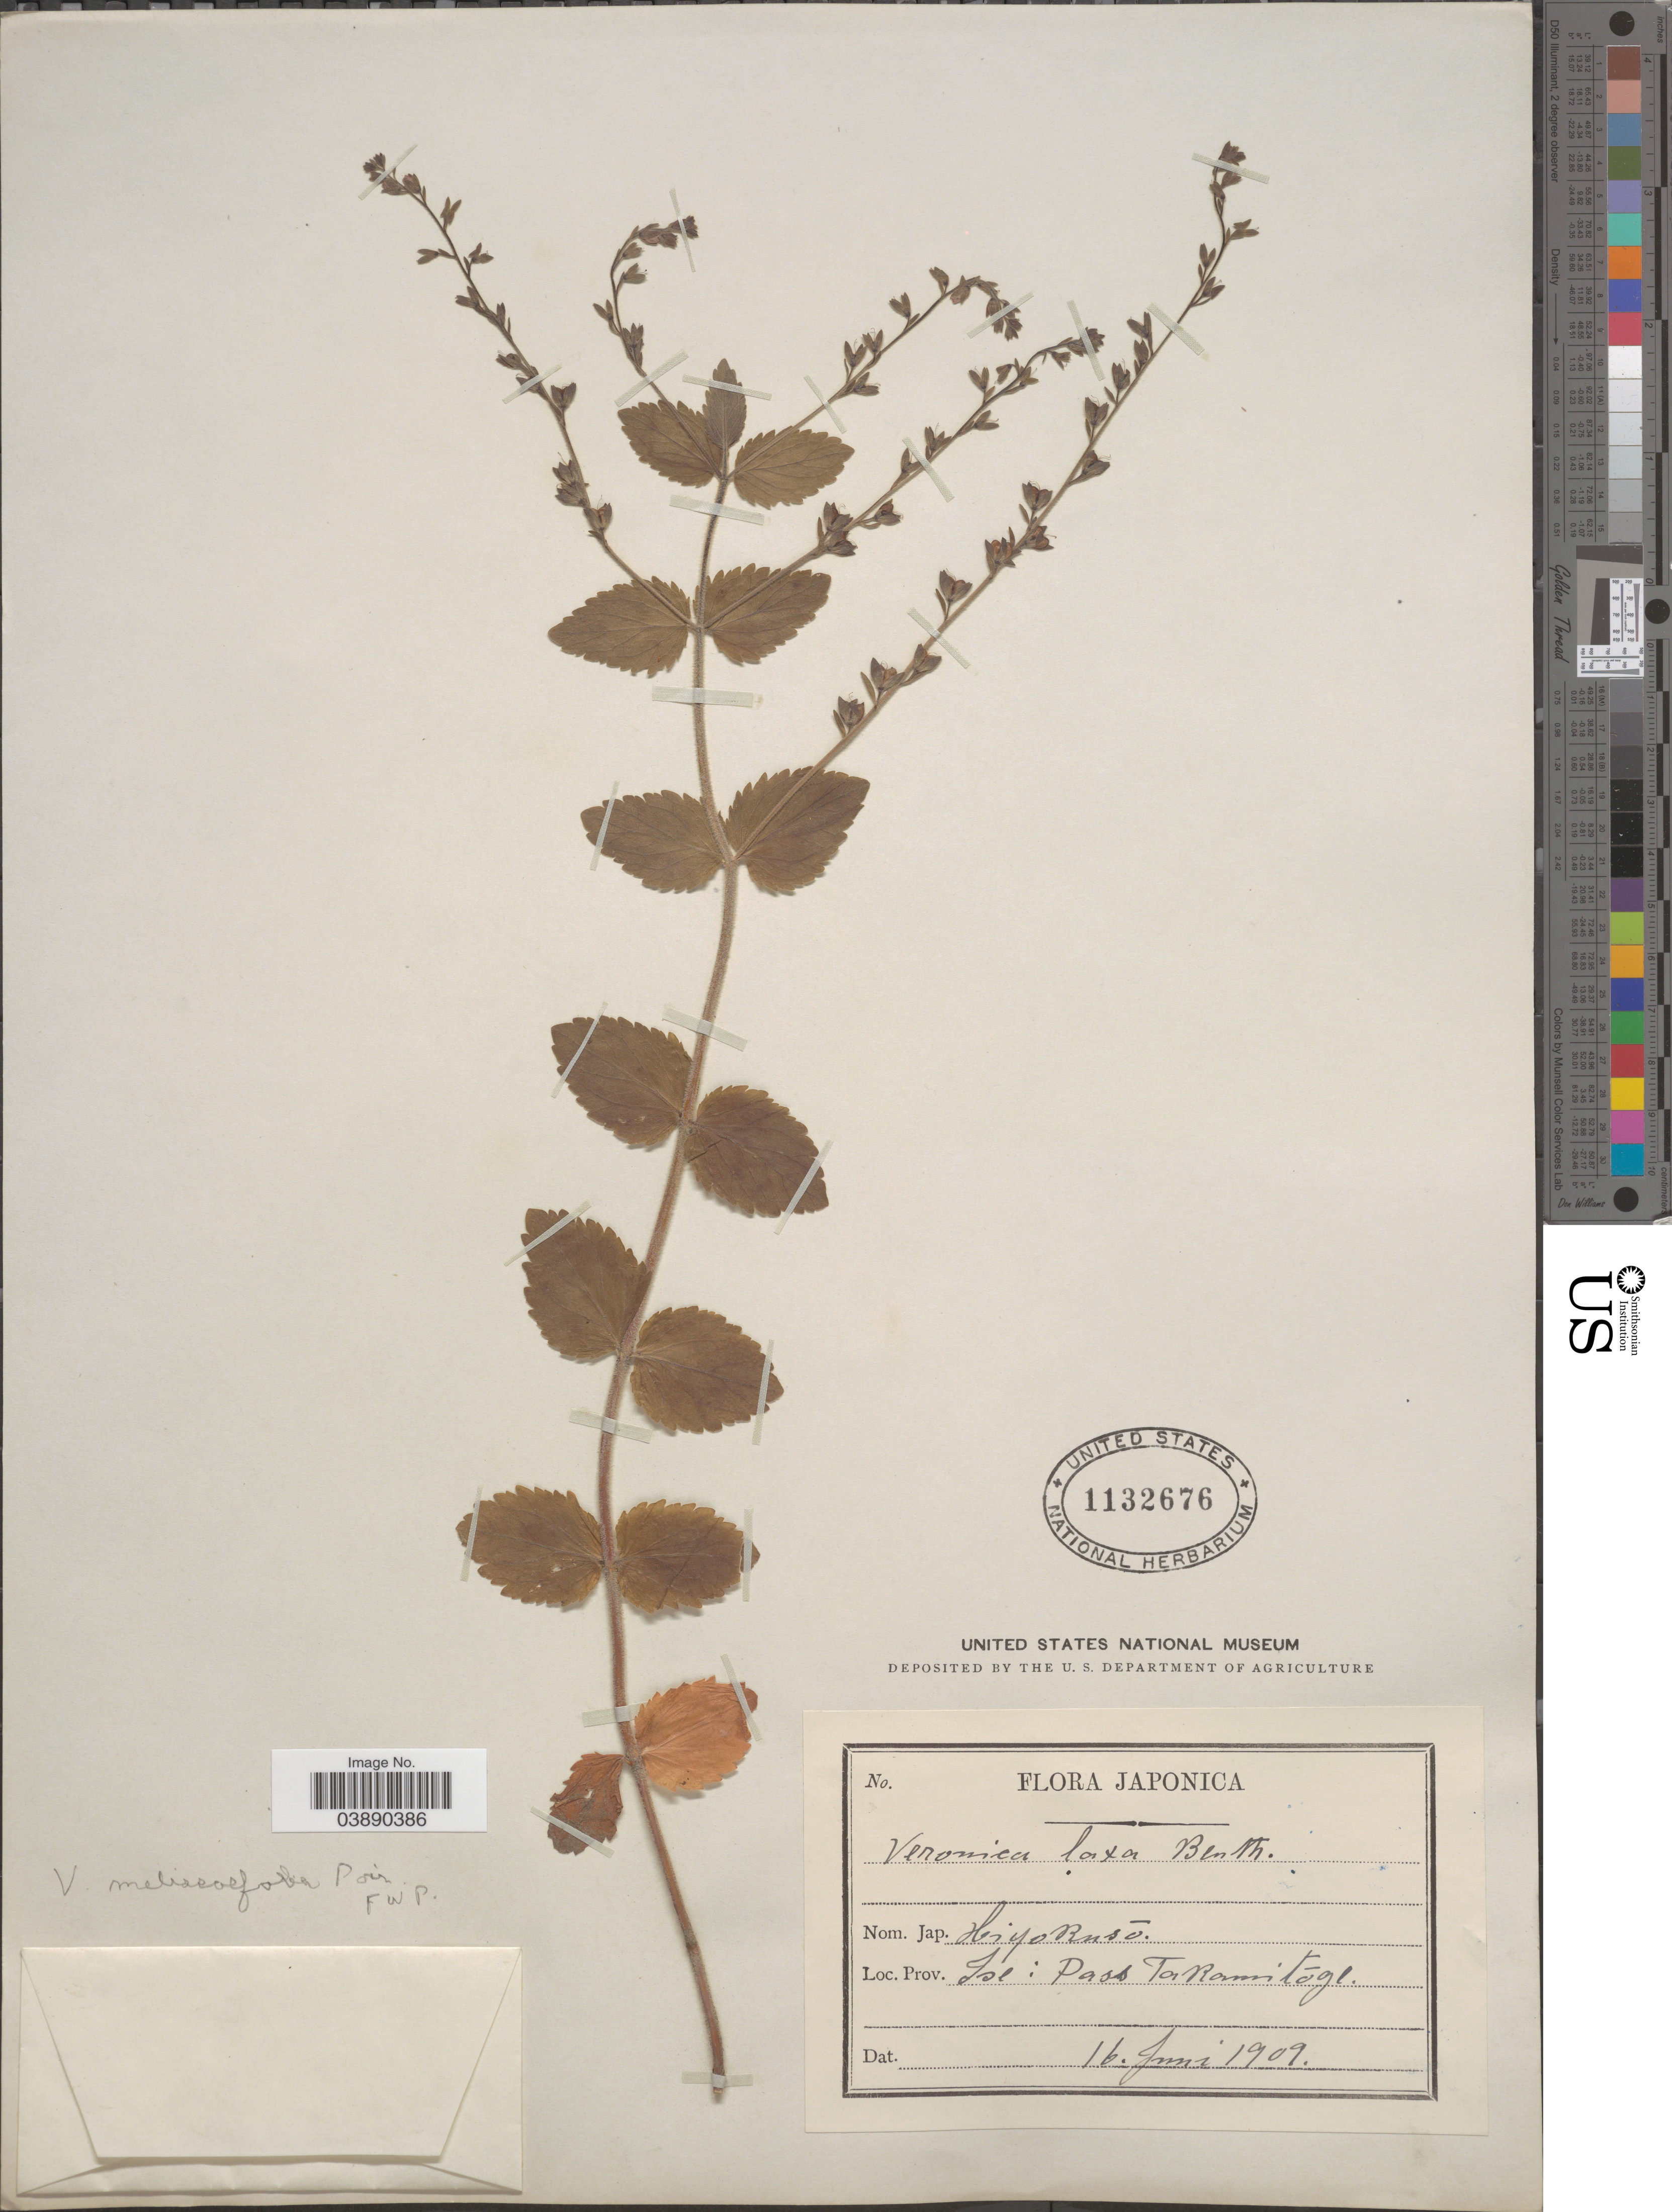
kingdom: Plantae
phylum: Tracheophyta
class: Magnoliopsida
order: Lamiales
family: Plantaginaceae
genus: Veronica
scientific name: Veronica laxa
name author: Benth.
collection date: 1909-06-16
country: Japan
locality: Prov. Ise: Pass Takamitoge.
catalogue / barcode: US 1132676